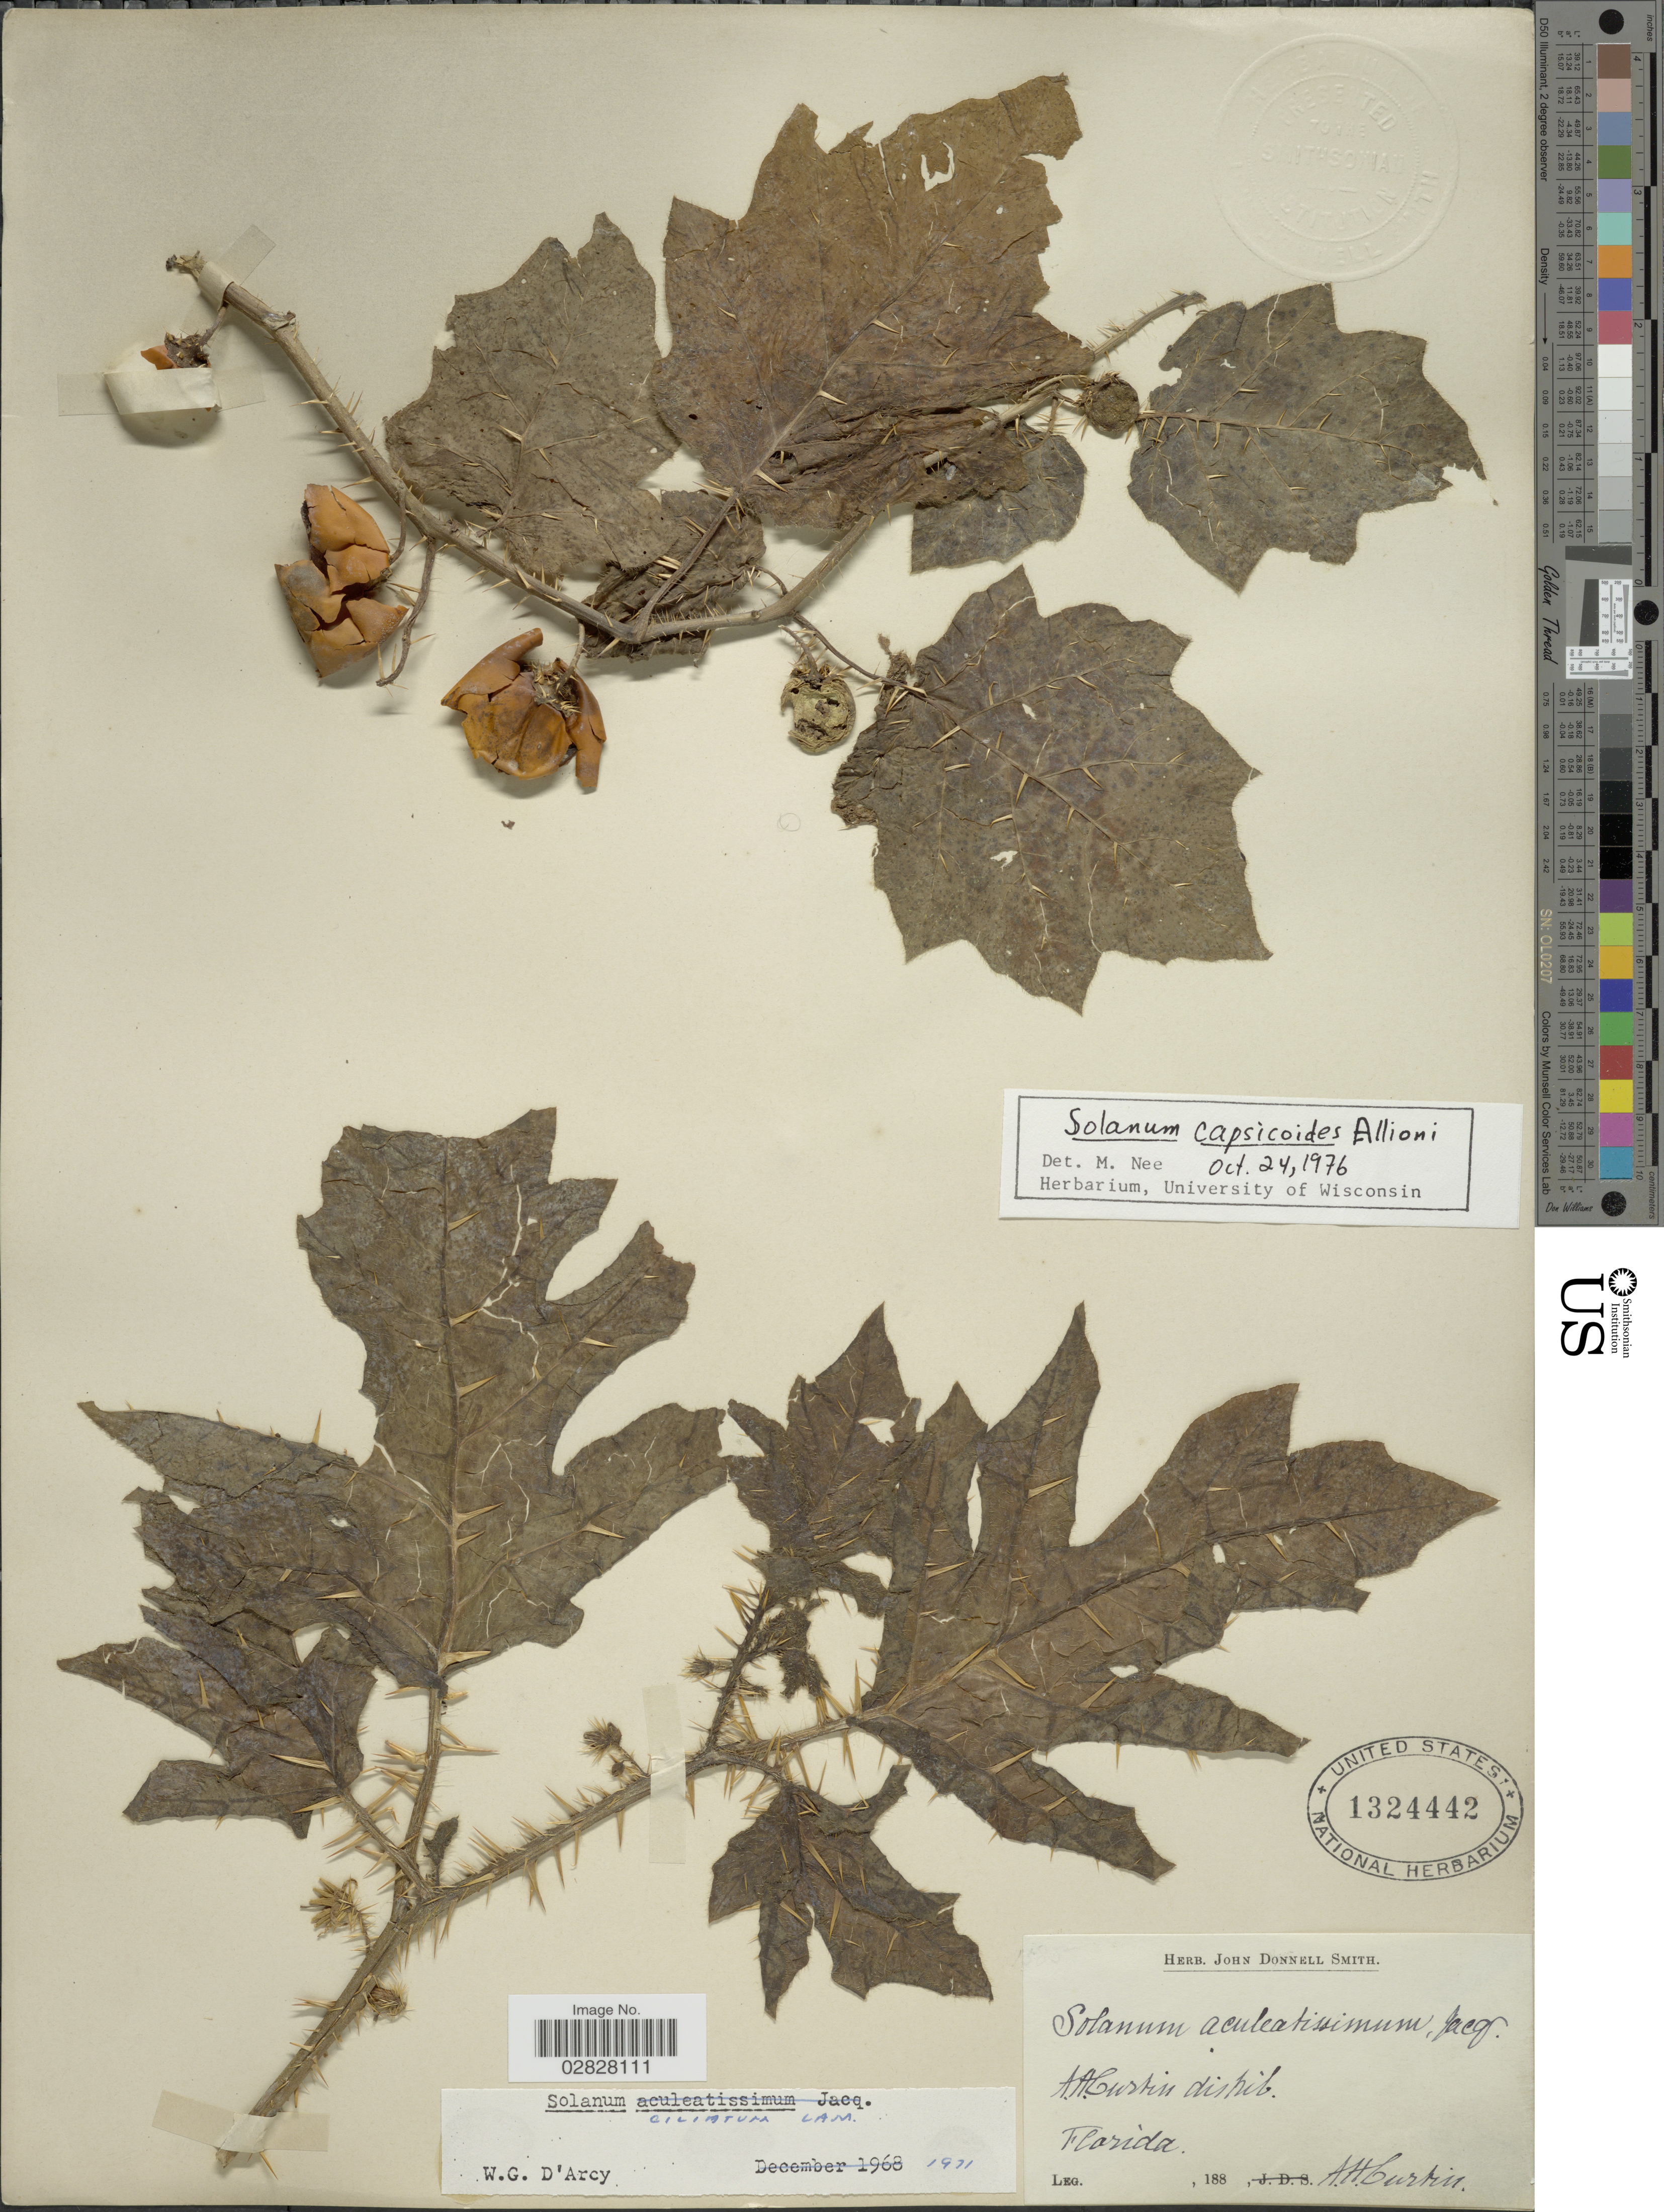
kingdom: Plantae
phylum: Tracheophyta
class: Magnoliopsida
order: Solanales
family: Solanaceae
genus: Solanum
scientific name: Solanum capsicoides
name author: All.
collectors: A. H. Curtiss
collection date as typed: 188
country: United States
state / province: Florida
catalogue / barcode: US 1324442